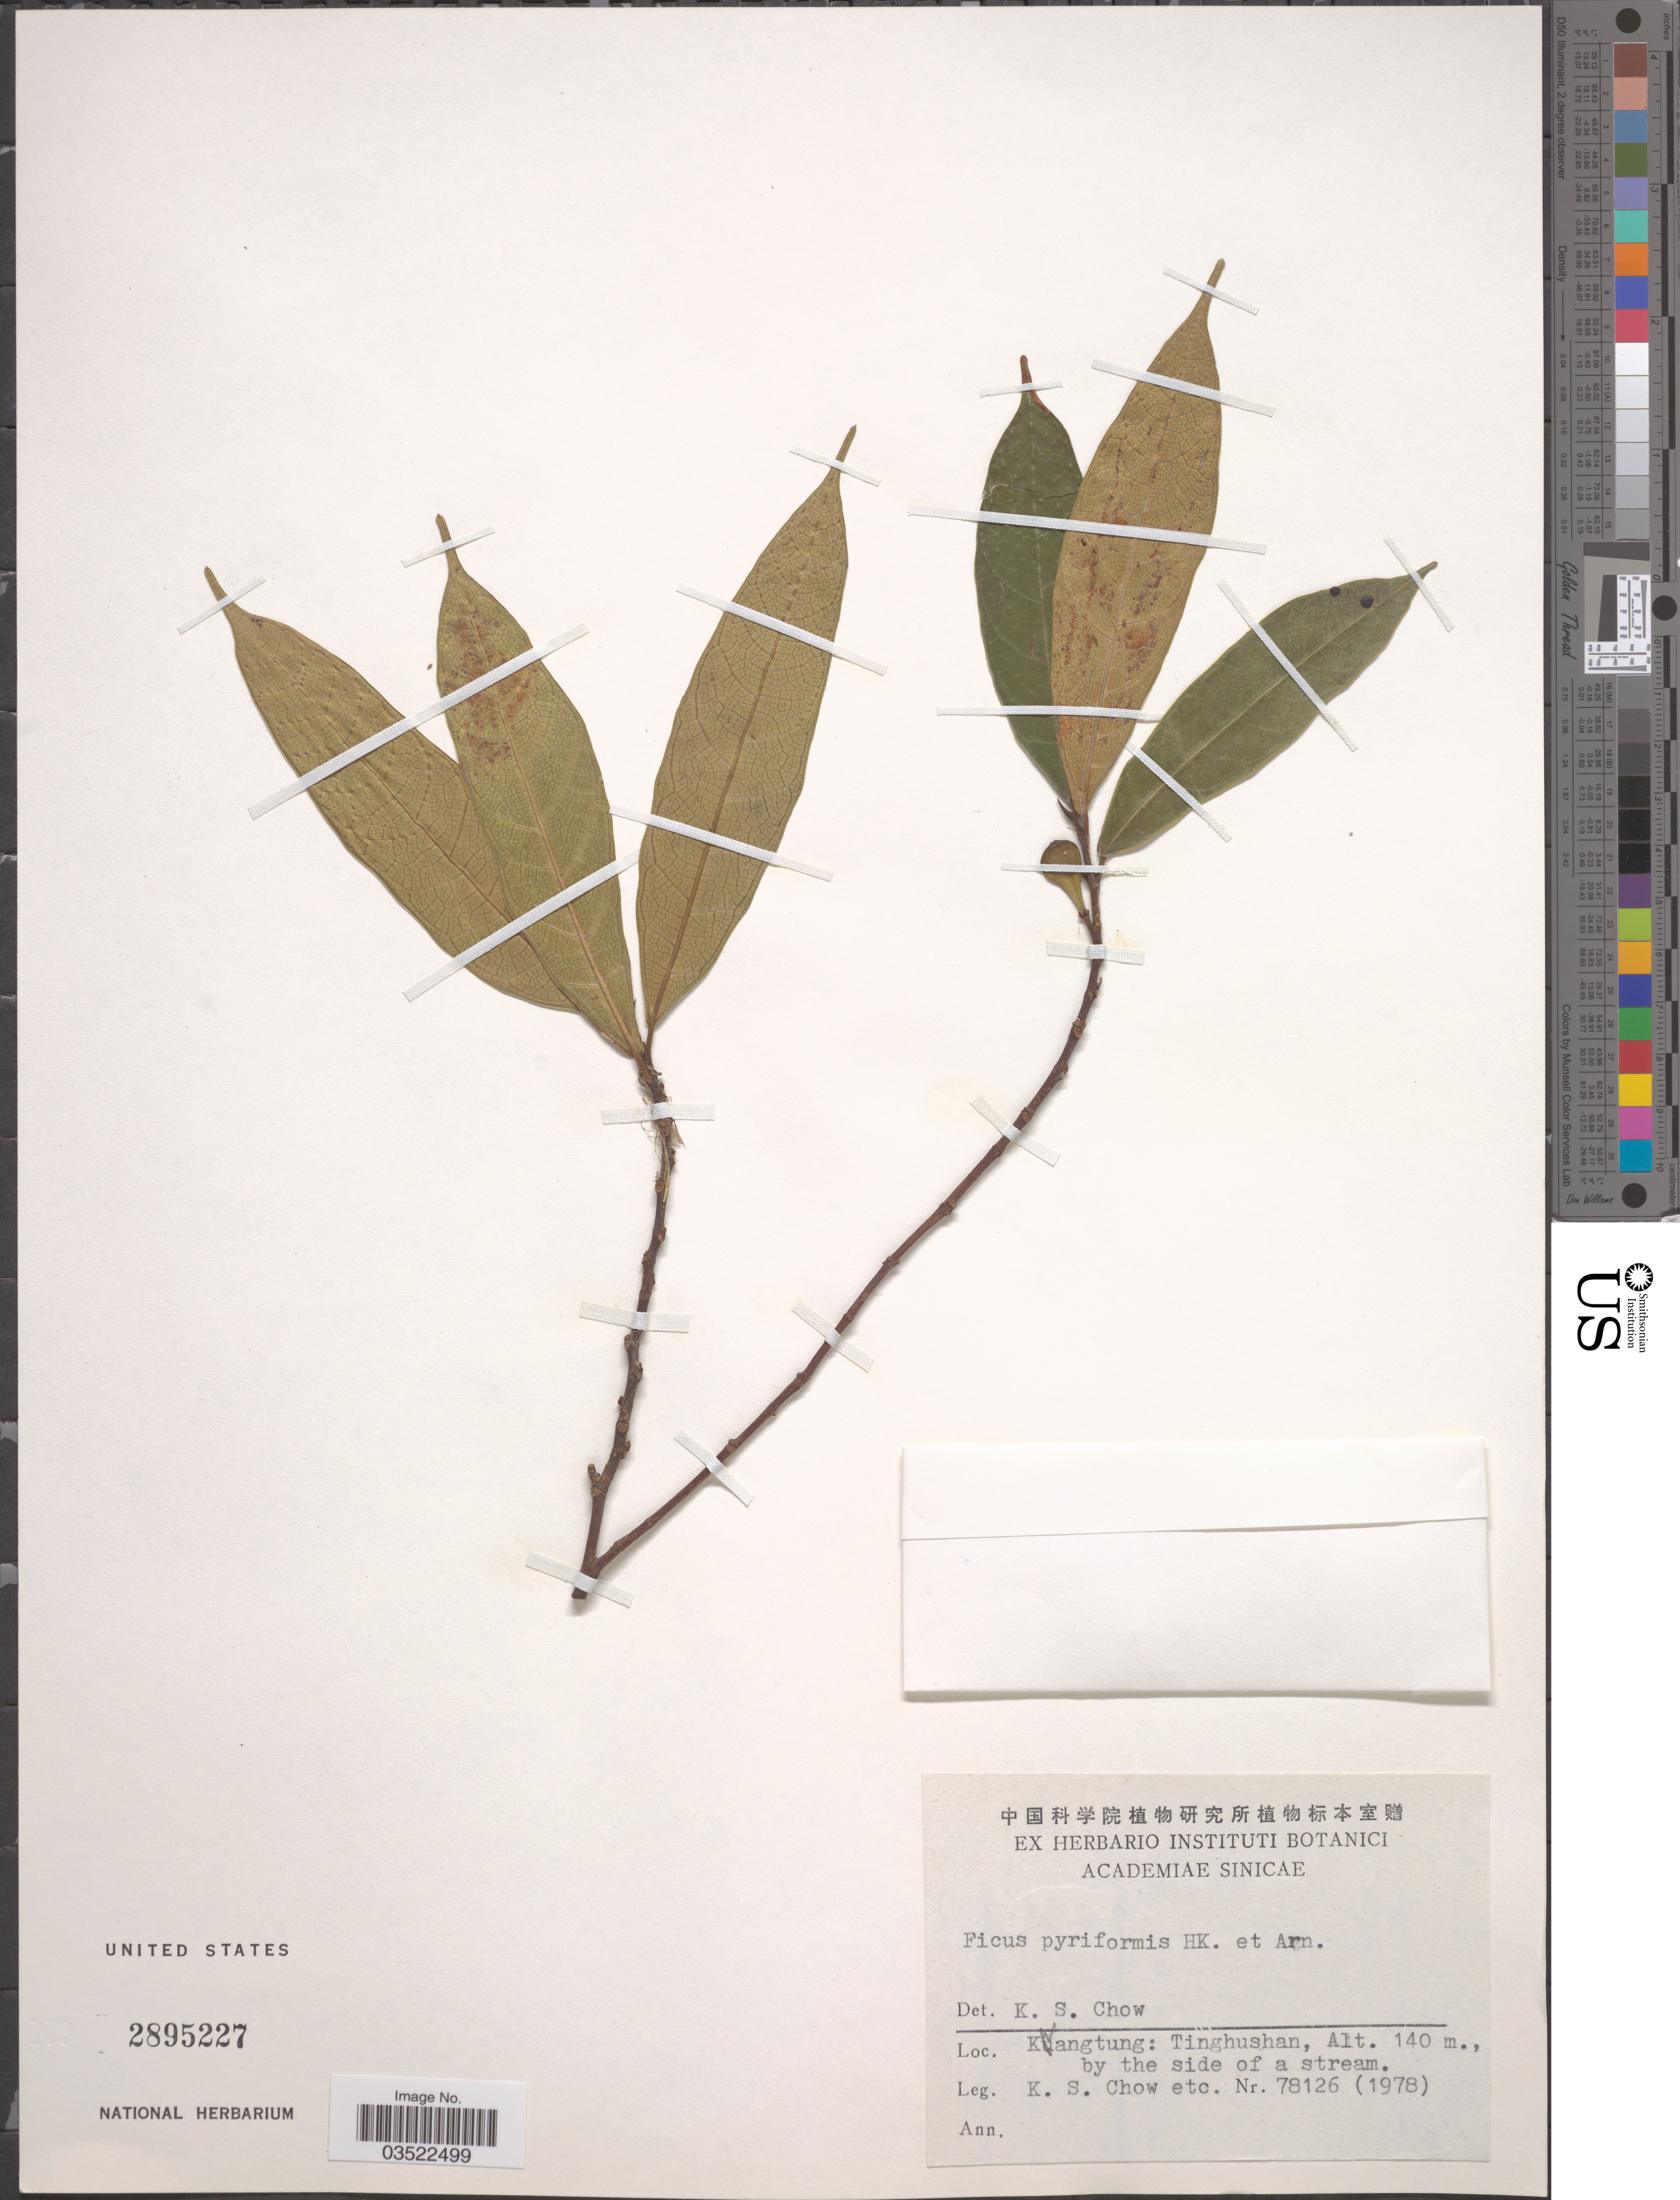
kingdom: Plantae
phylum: Tracheophyta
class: Magnoliopsida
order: Rosales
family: Moraceae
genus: Ficus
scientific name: Ficus pyriformis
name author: Hook. & Arn.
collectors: K. S. Chow & et al.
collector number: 78126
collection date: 1978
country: China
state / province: Guangdong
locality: Kwangtung: Tinghushan, by the side of a stream.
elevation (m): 140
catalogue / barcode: US 2895227